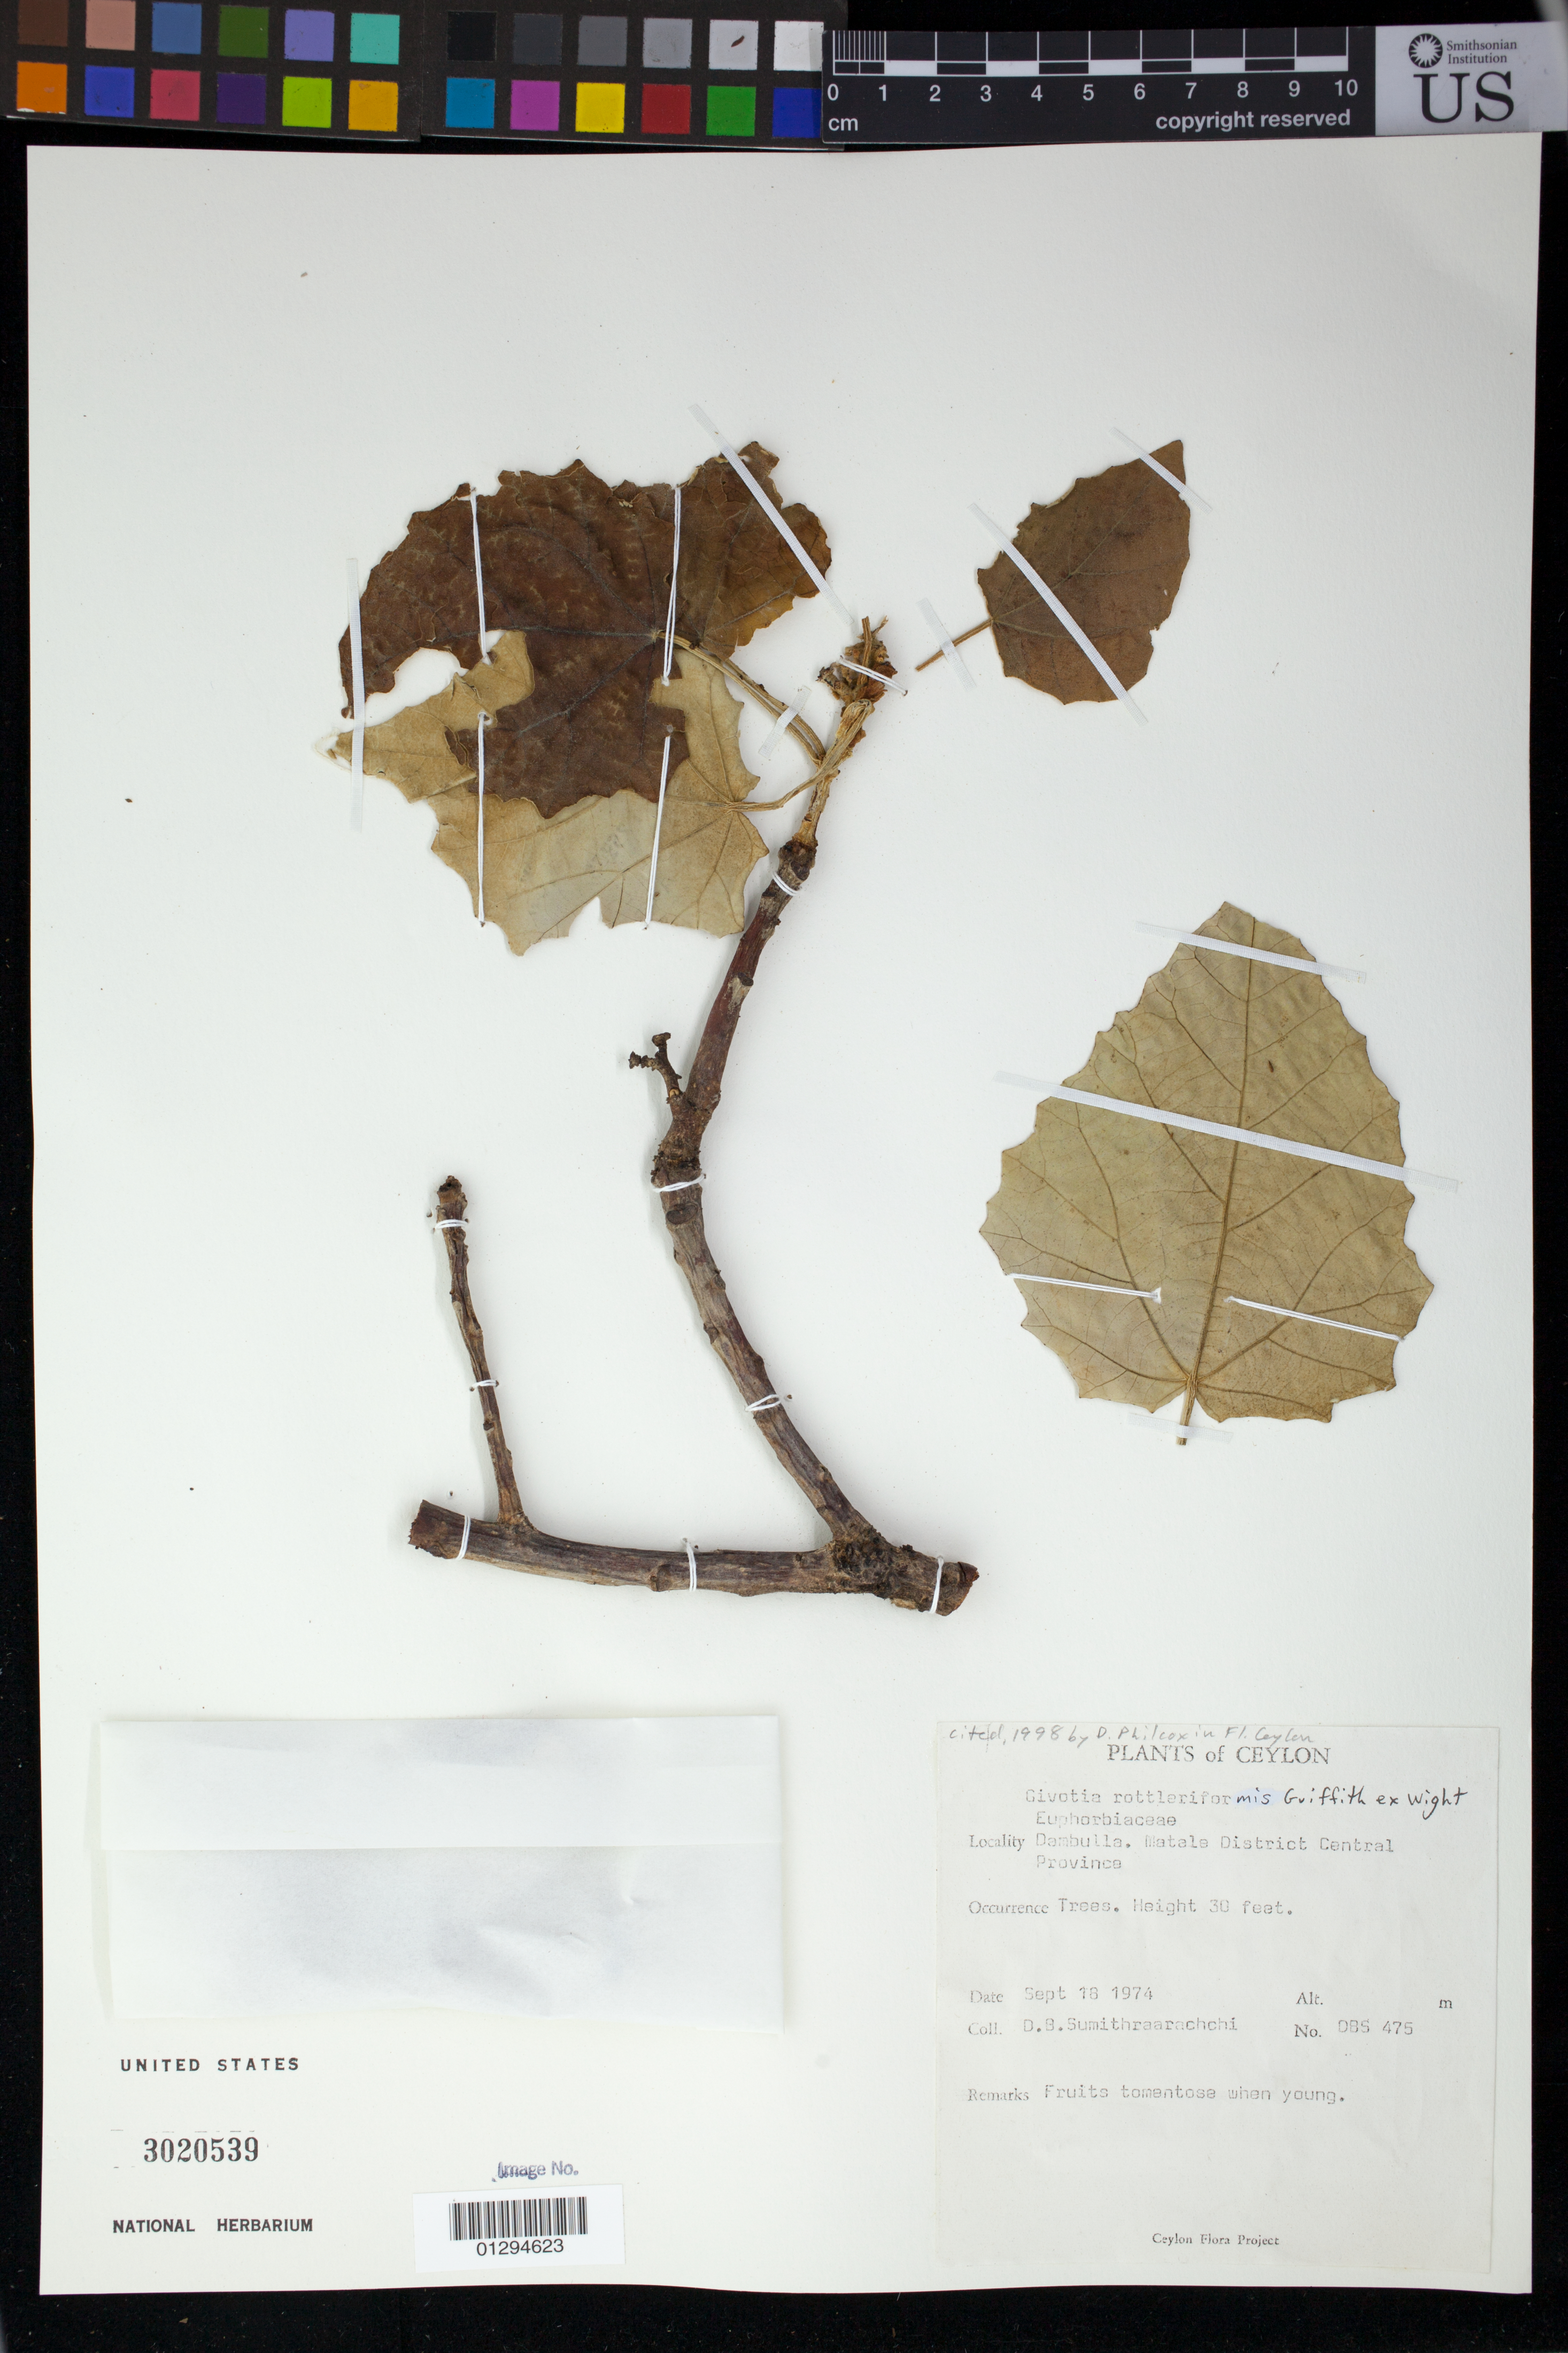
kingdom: Plantae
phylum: Tracheophyta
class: Magnoliopsida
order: Malpighiales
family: Euphorbiaceae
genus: Givotia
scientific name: Givotia rottleriformis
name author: Griff. ex Wight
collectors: D. B. Sumithraarachchi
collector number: DBS 475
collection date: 1974-09-18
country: Sri Lanka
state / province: Central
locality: Dambulla. Matale District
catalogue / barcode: US 3020539